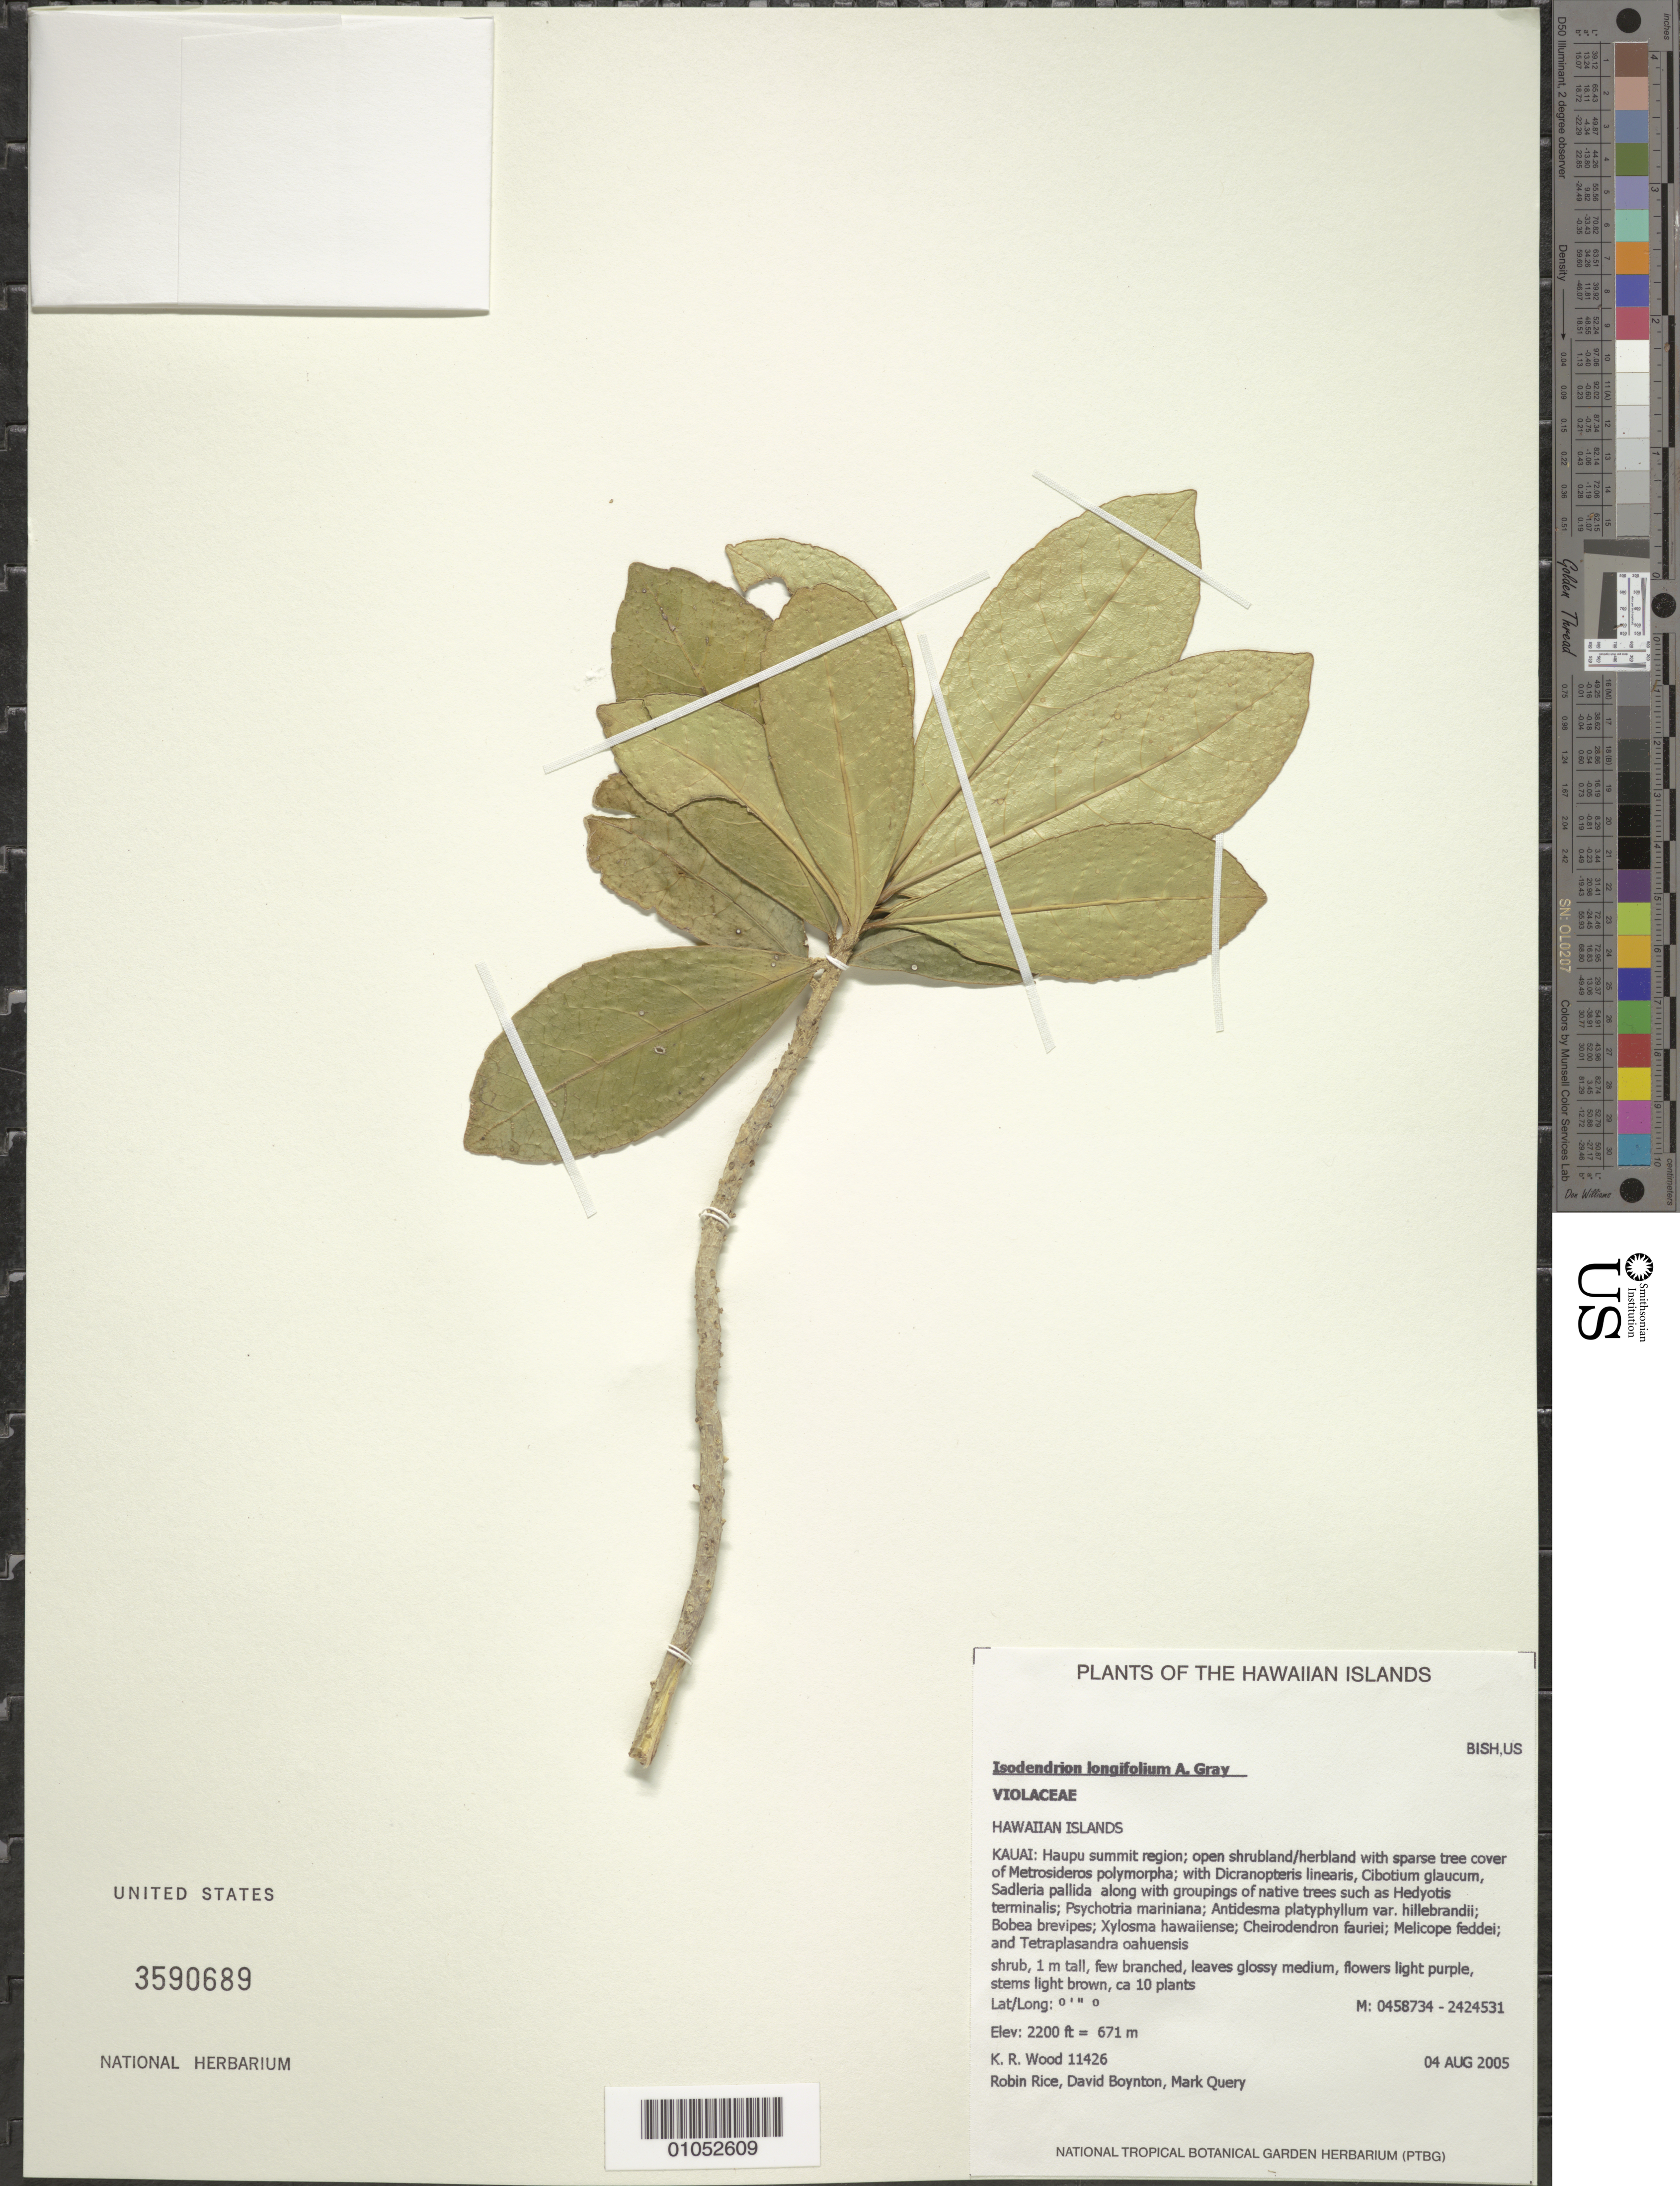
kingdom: Plantae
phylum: Tracheophyta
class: Magnoliopsida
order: Malpighiales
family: Violaceae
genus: Isodendrion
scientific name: Isodendrion longifolium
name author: A. Gray in Wilkes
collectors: K. R. Wood, R. Rice, D. Boynton & M. Query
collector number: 11426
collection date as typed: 4 Aug 2005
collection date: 2005-08-04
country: United States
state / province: Hawaii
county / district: Kaui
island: Kaua'i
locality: Haupu smmit region.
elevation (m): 671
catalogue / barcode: US 3590689